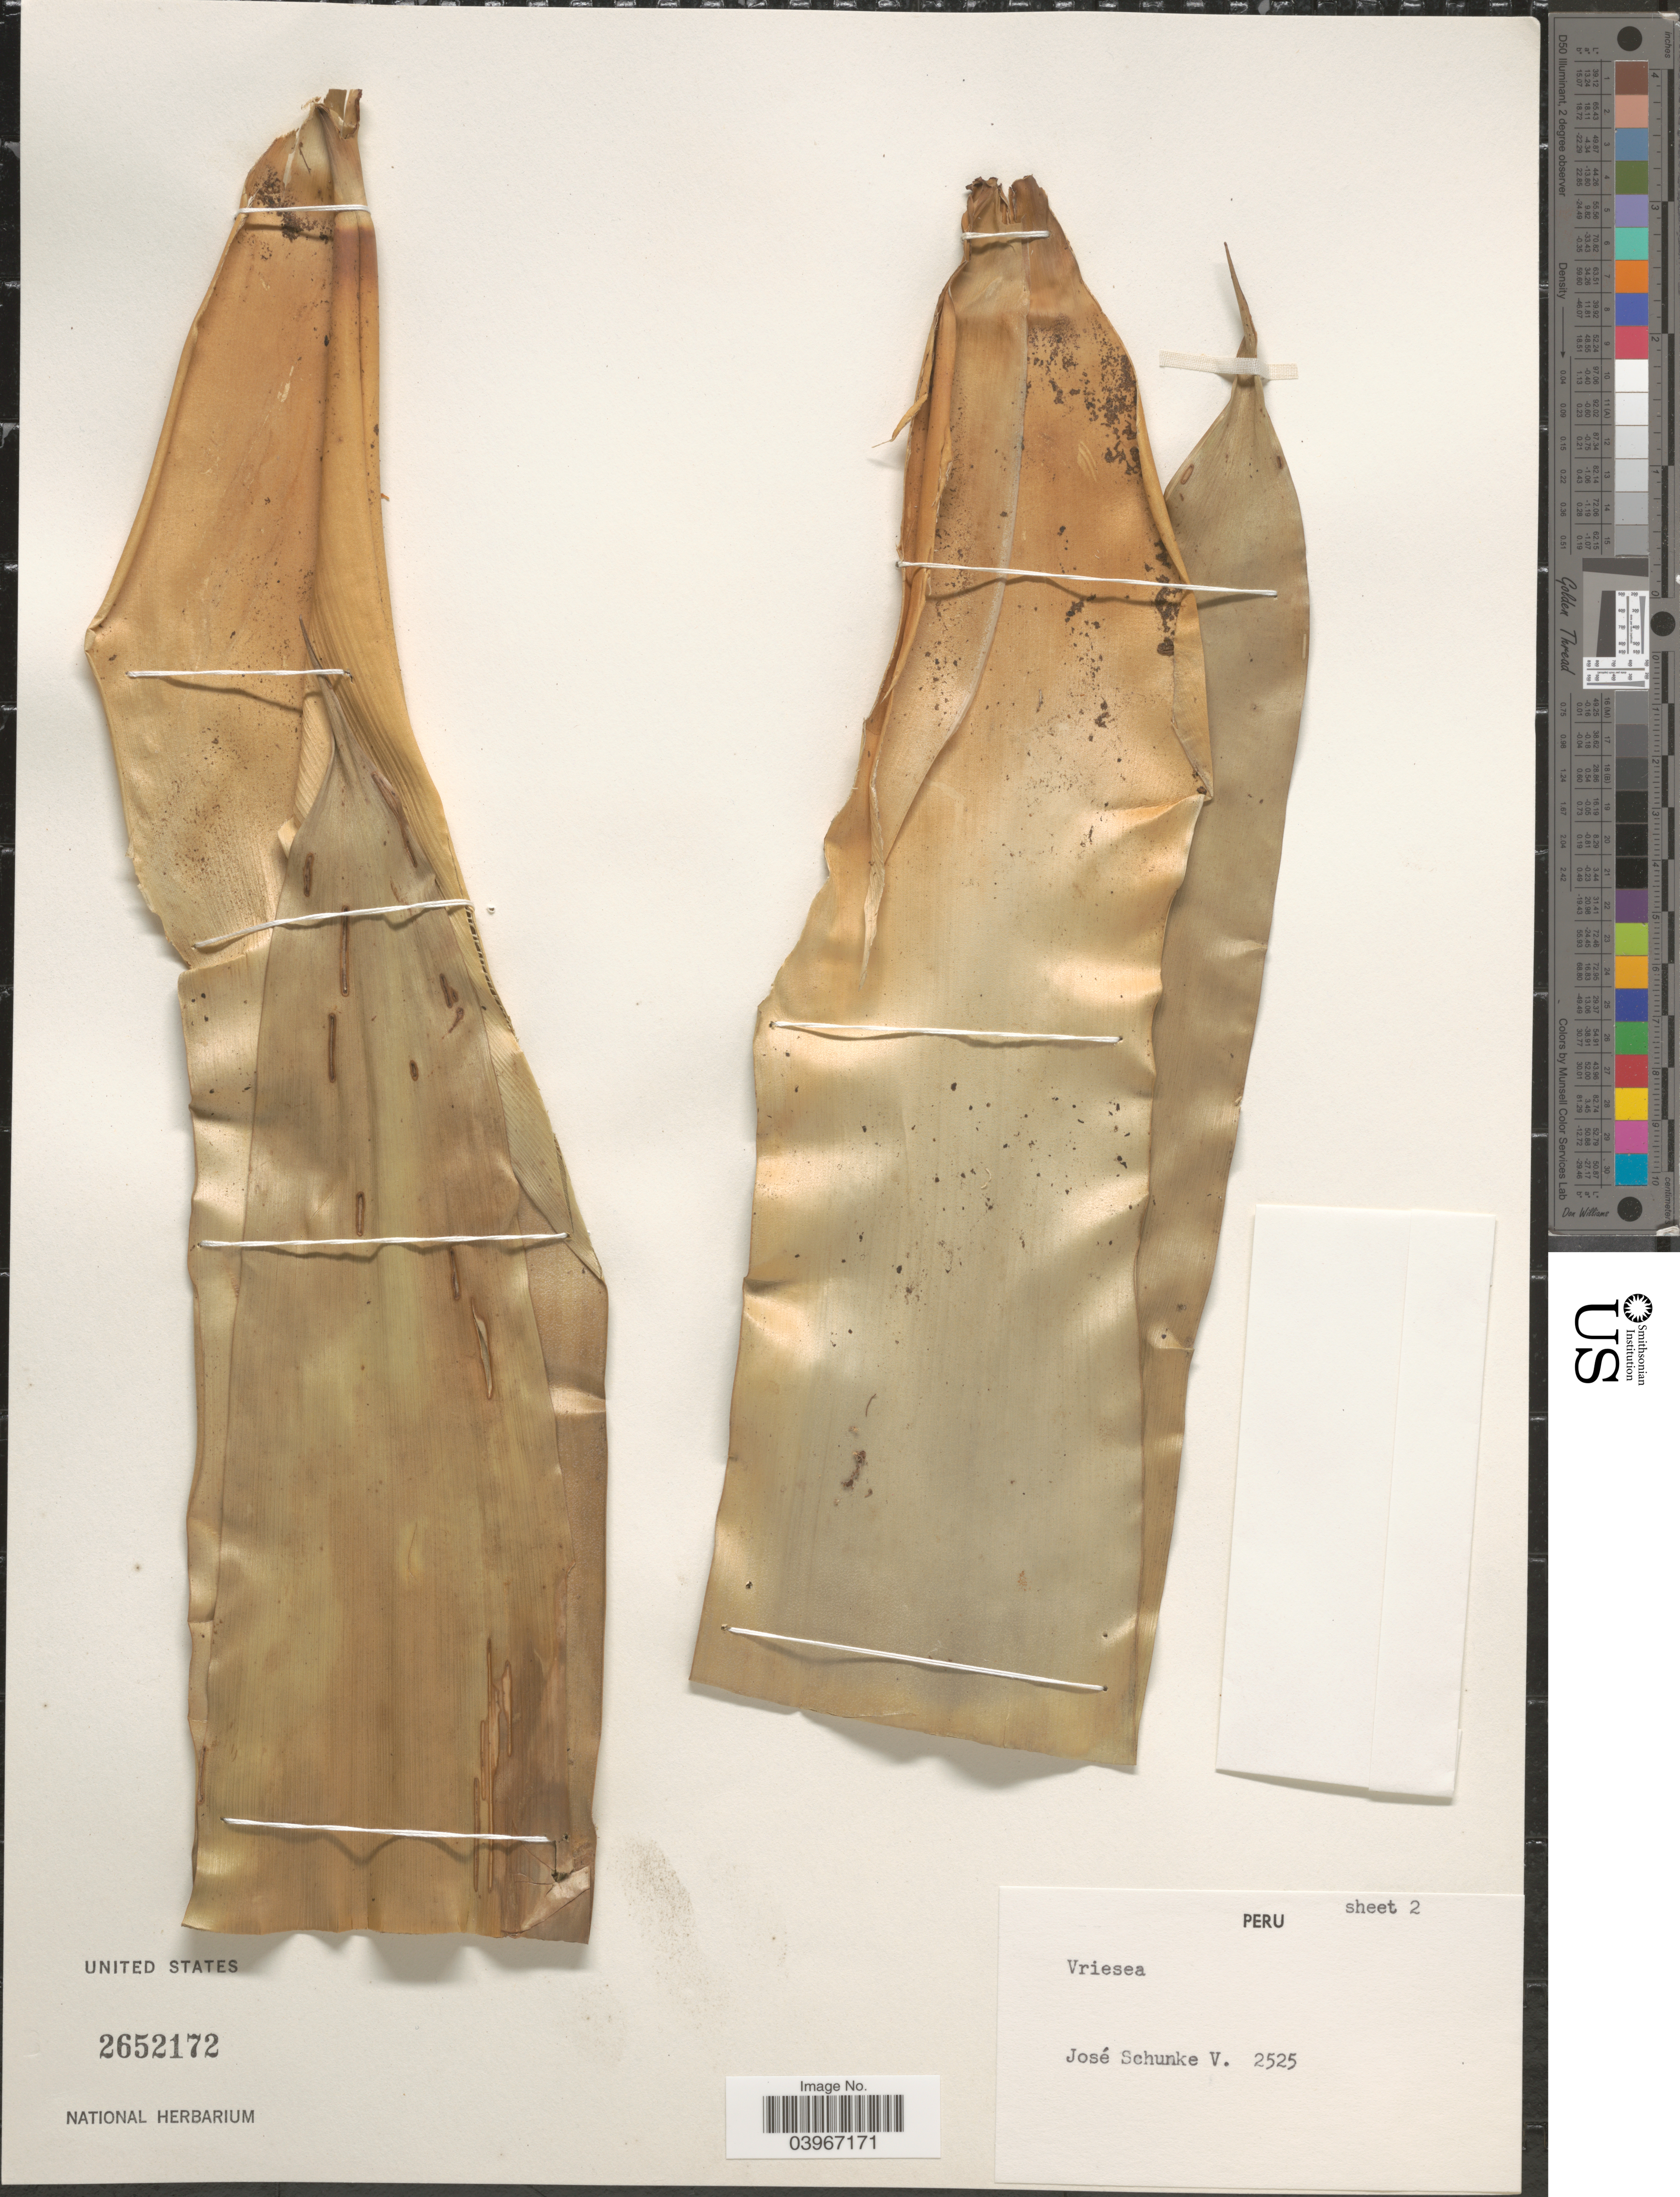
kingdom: Plantae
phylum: Tracheophyta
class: Liliopsida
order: Poales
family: Bromeliaceae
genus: Vriesea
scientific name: Vriesea sp.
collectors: J. Schunke Vigo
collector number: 2525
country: Peru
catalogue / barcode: US 2652172